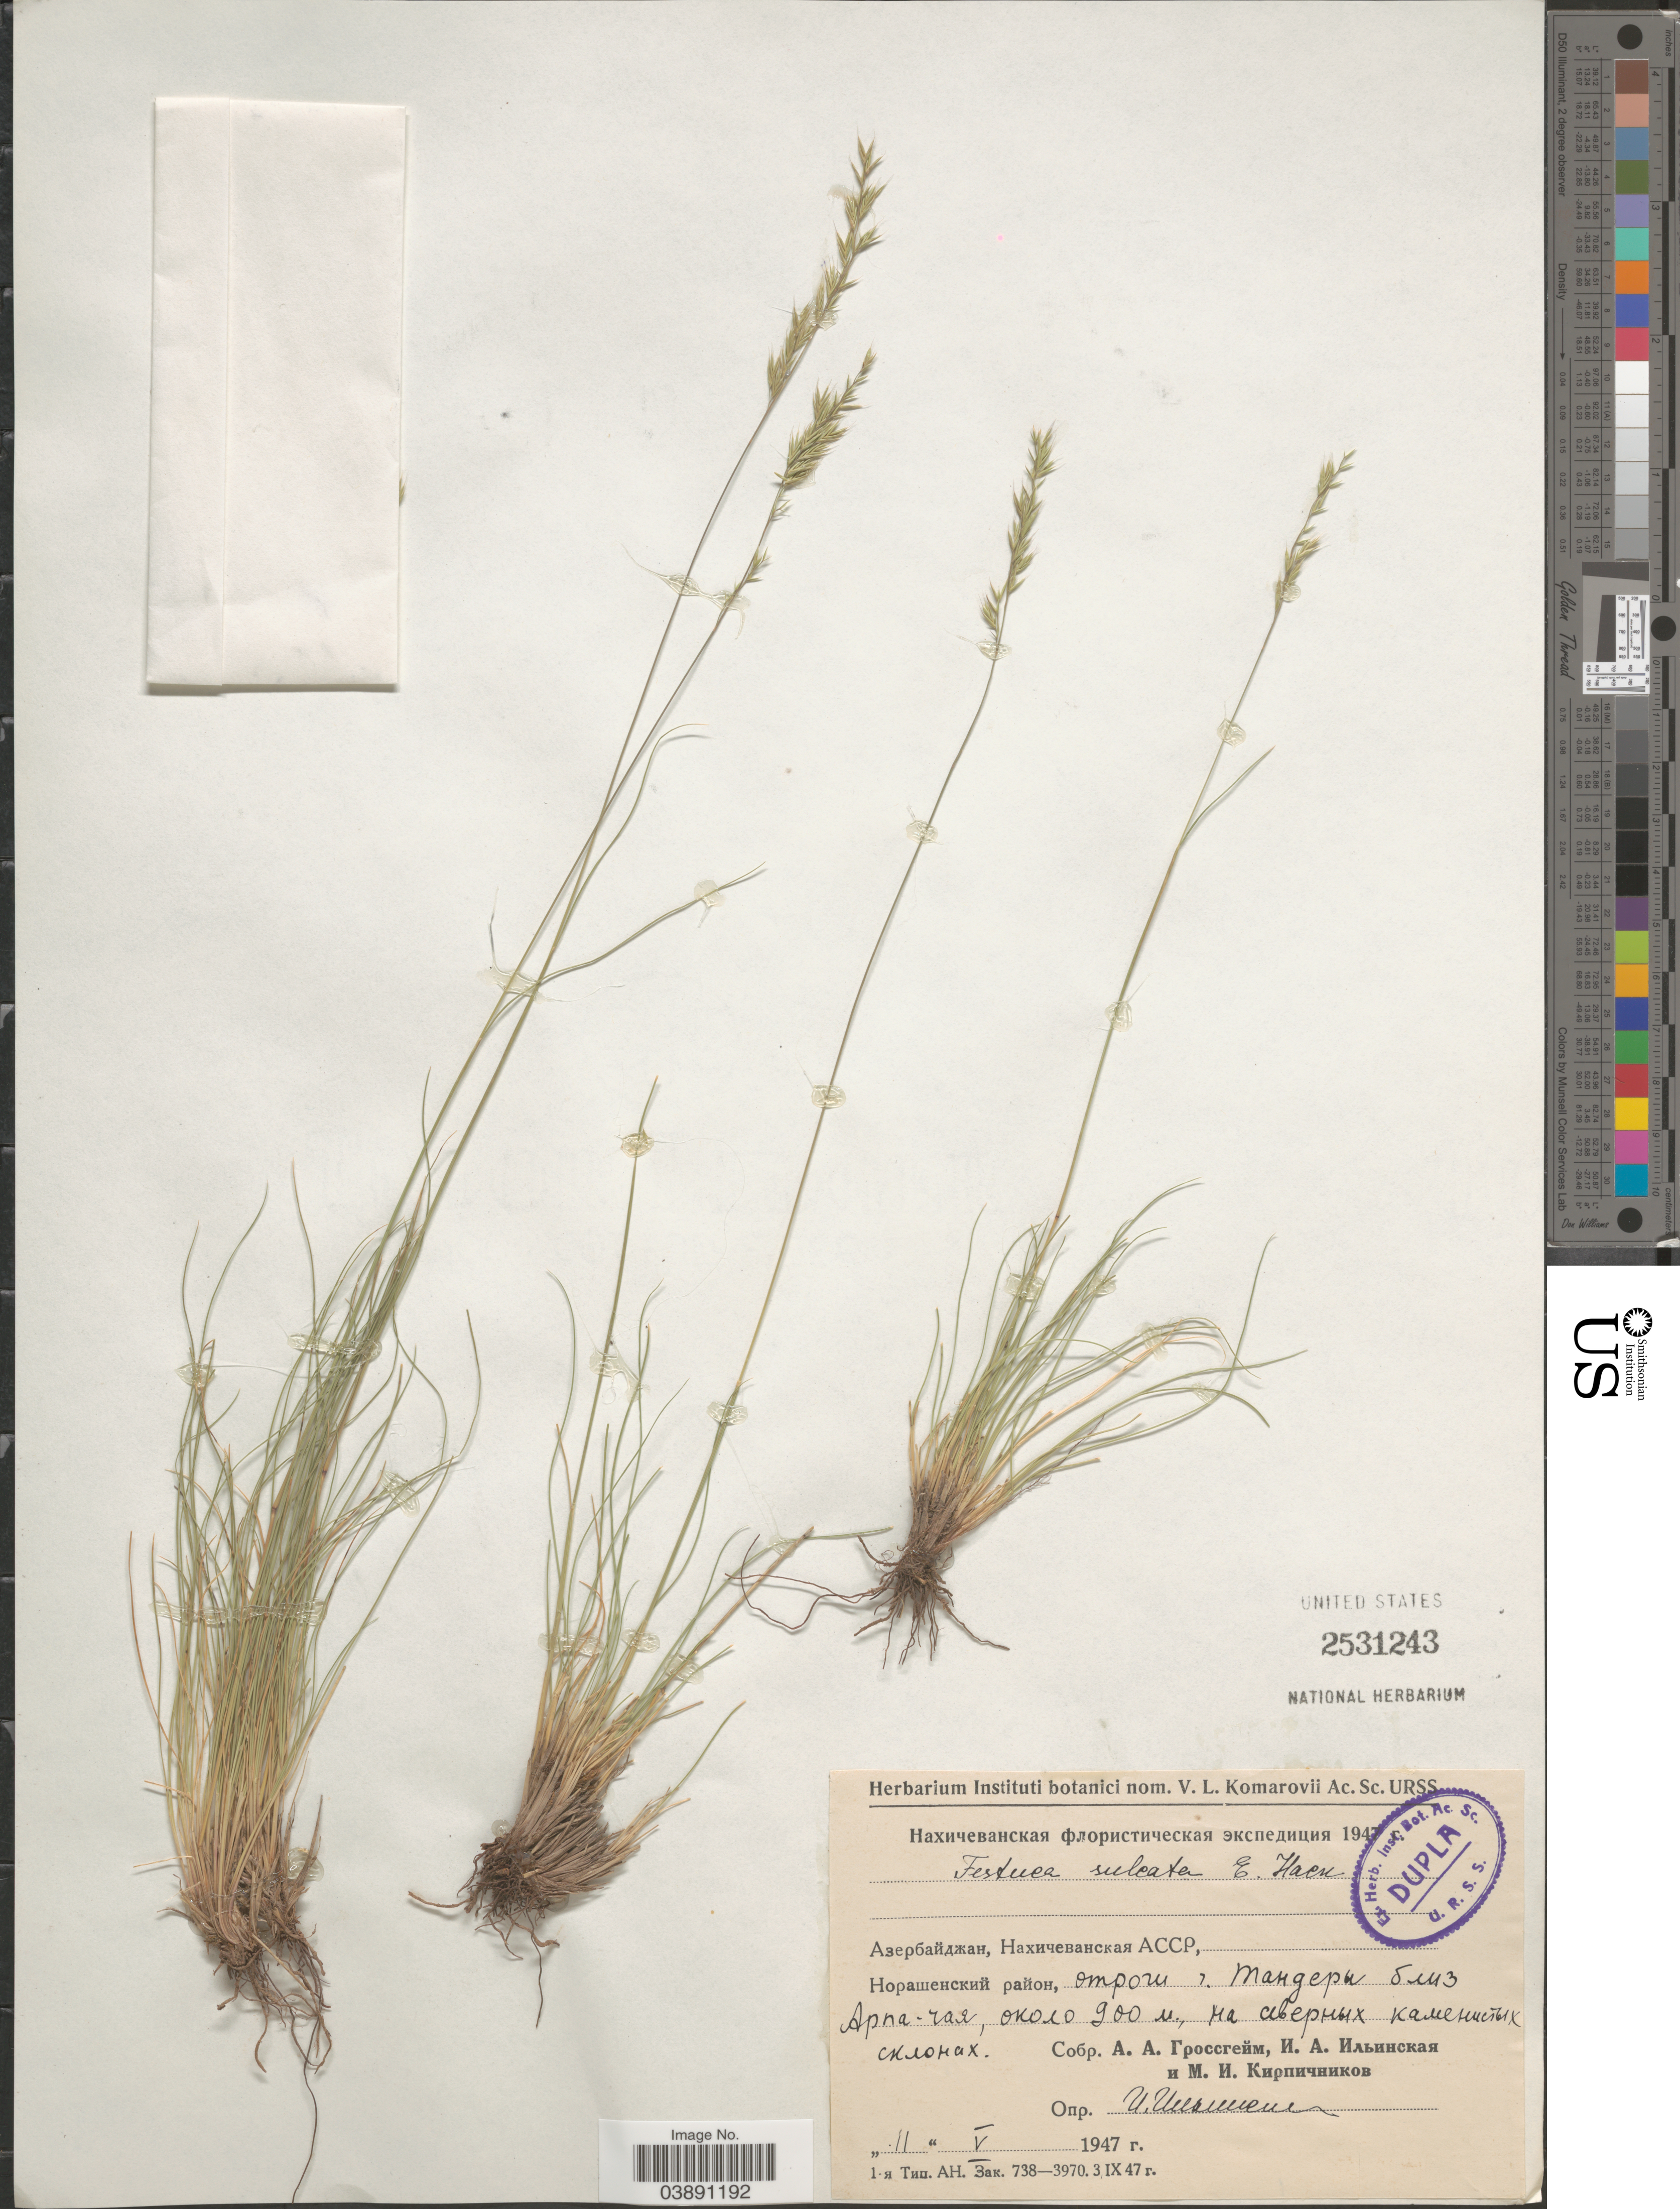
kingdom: Plantae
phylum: Tracheophyta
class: Liliopsida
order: Poales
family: Poaceae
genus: Festuca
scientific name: Festuca rupicola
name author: Heuff.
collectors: A. Grossgeim, I. Ilinskaya & M. Kirpichnikov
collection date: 1947-05-11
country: Azerbaijan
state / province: Nakhchivan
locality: District Norashenskiy, Tandera near Arpachay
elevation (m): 900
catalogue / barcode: US 2531243